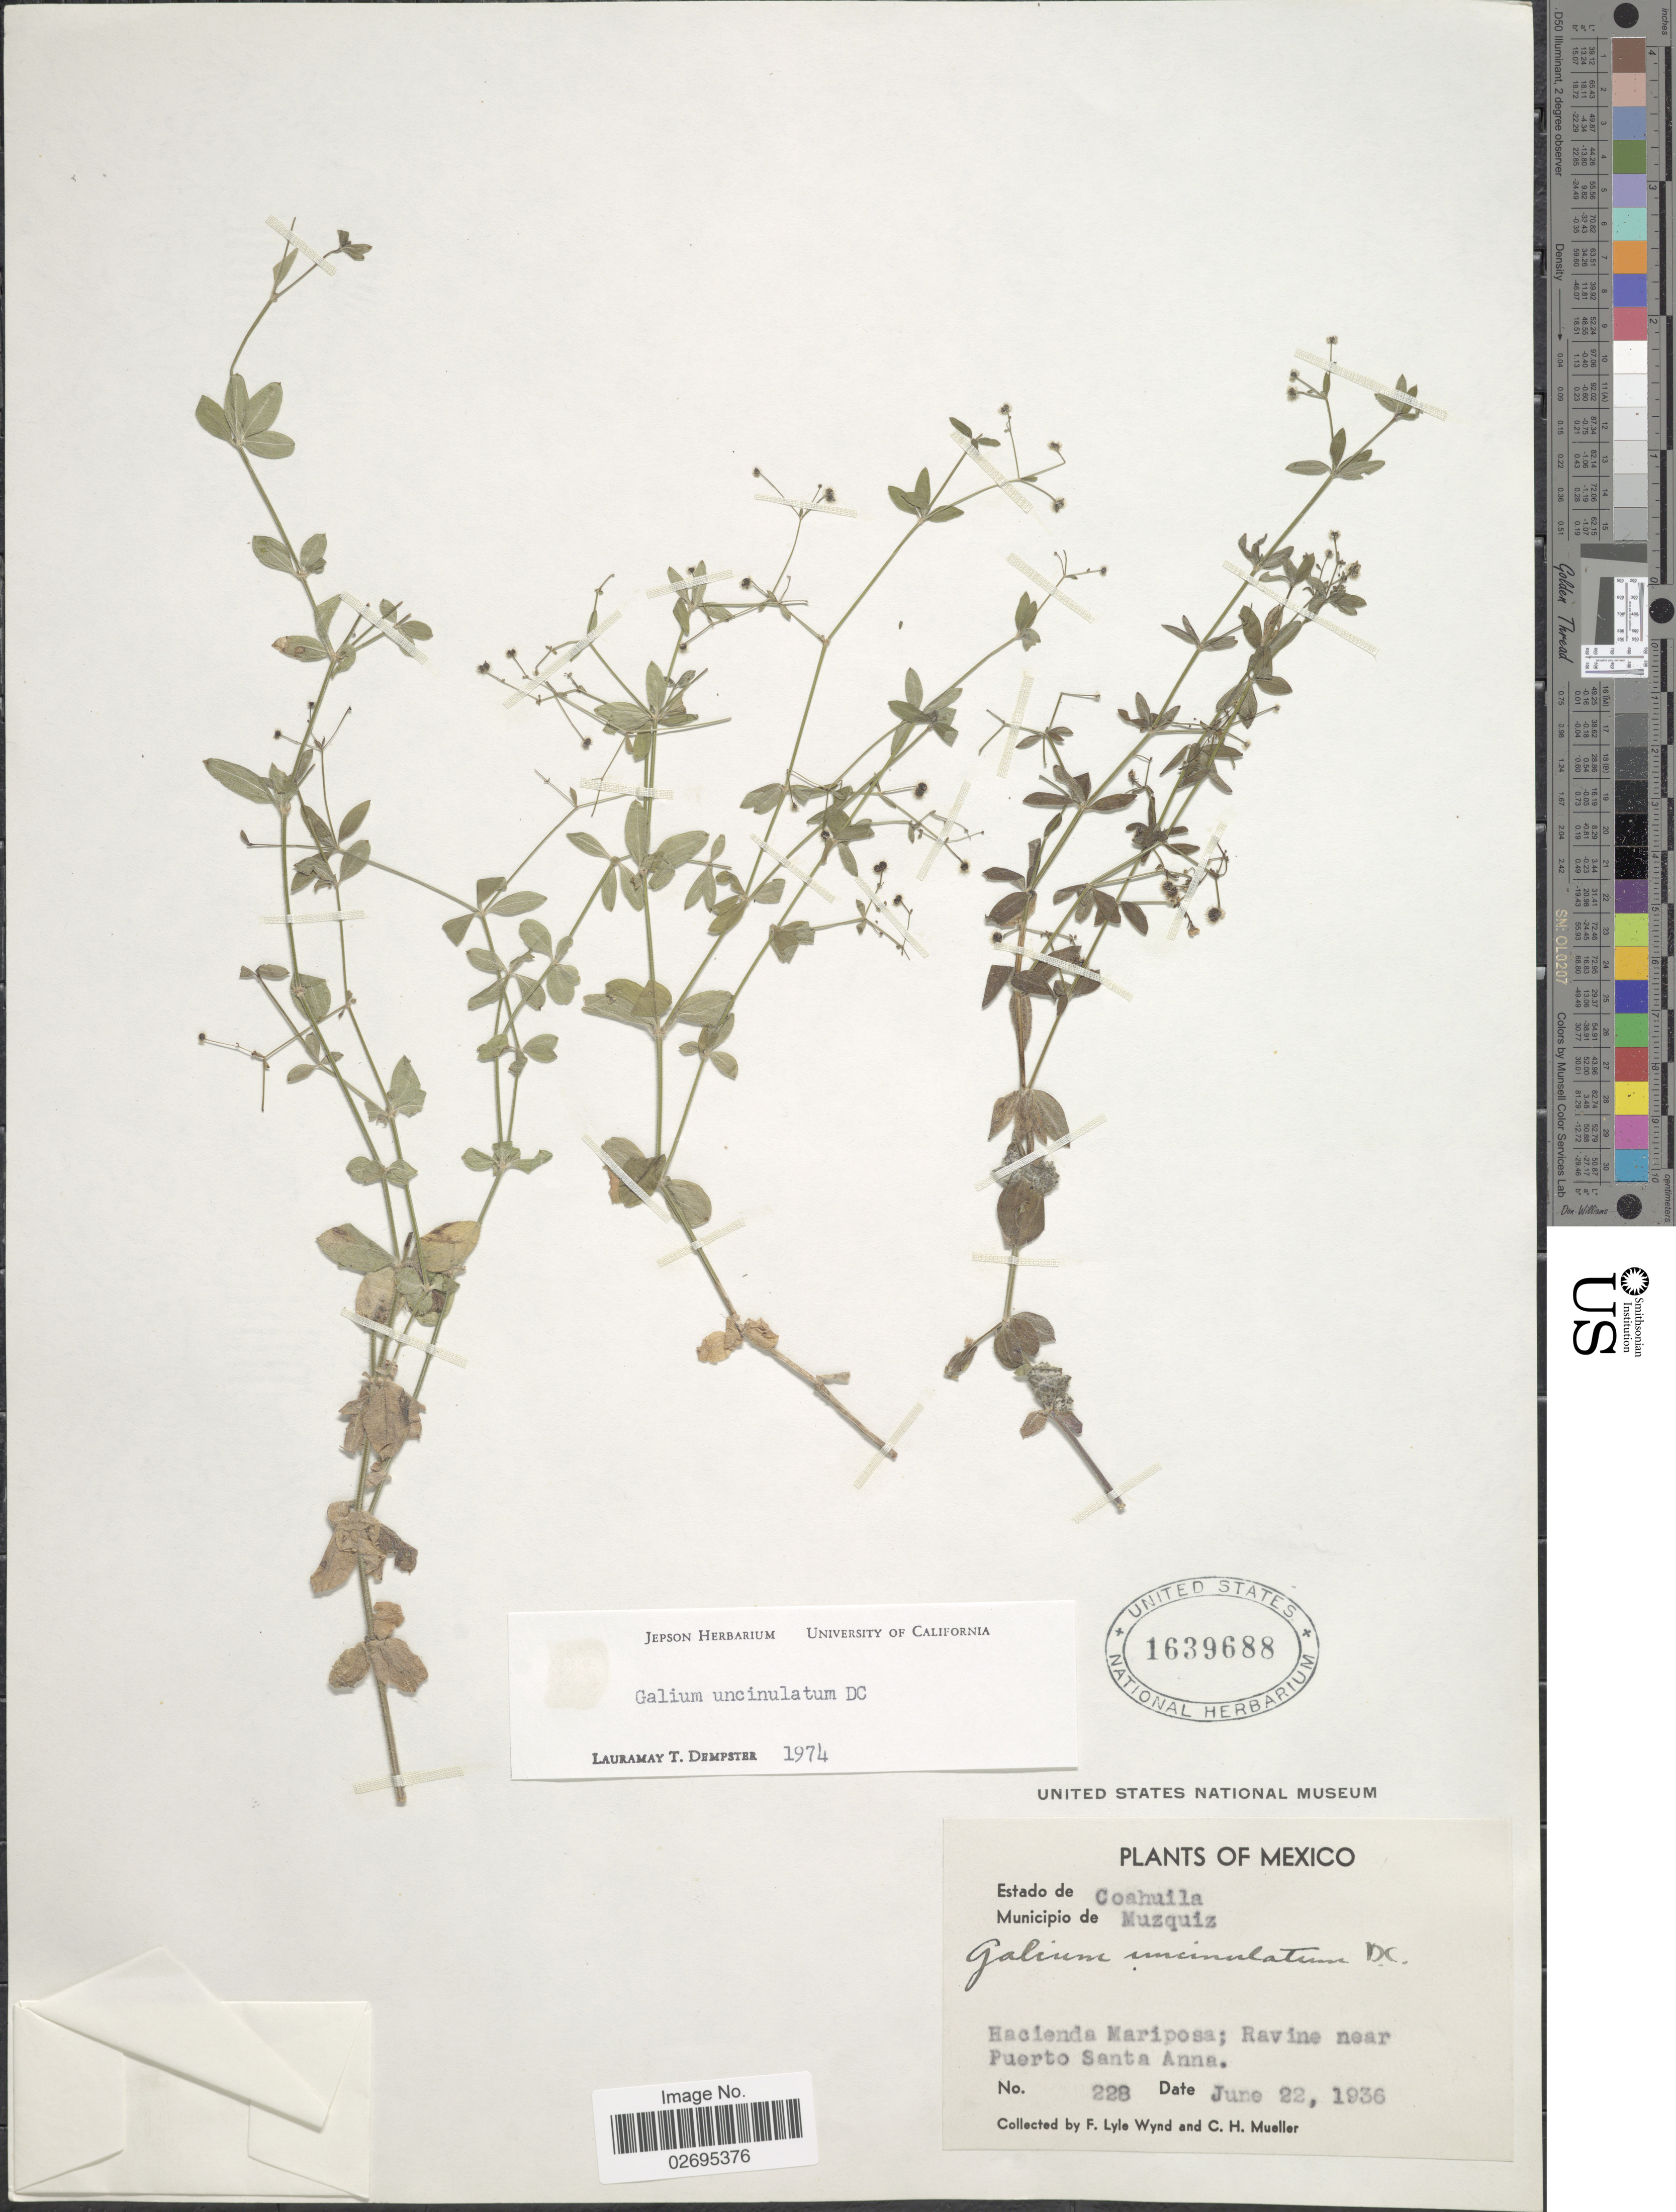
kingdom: Plantae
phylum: Tracheophyta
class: Magnoliopsida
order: Gentianales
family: Rubiaceae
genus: Galium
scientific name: Galium uncinulatum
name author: DC.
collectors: F. L. Wynd & C. H. Mueller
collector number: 228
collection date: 1936-06-22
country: Mexico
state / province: Coahuila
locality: Municipio de Muzquiz, Hacienda Mariposa; Ravine near Puerto Santa Anna.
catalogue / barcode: US 1639688